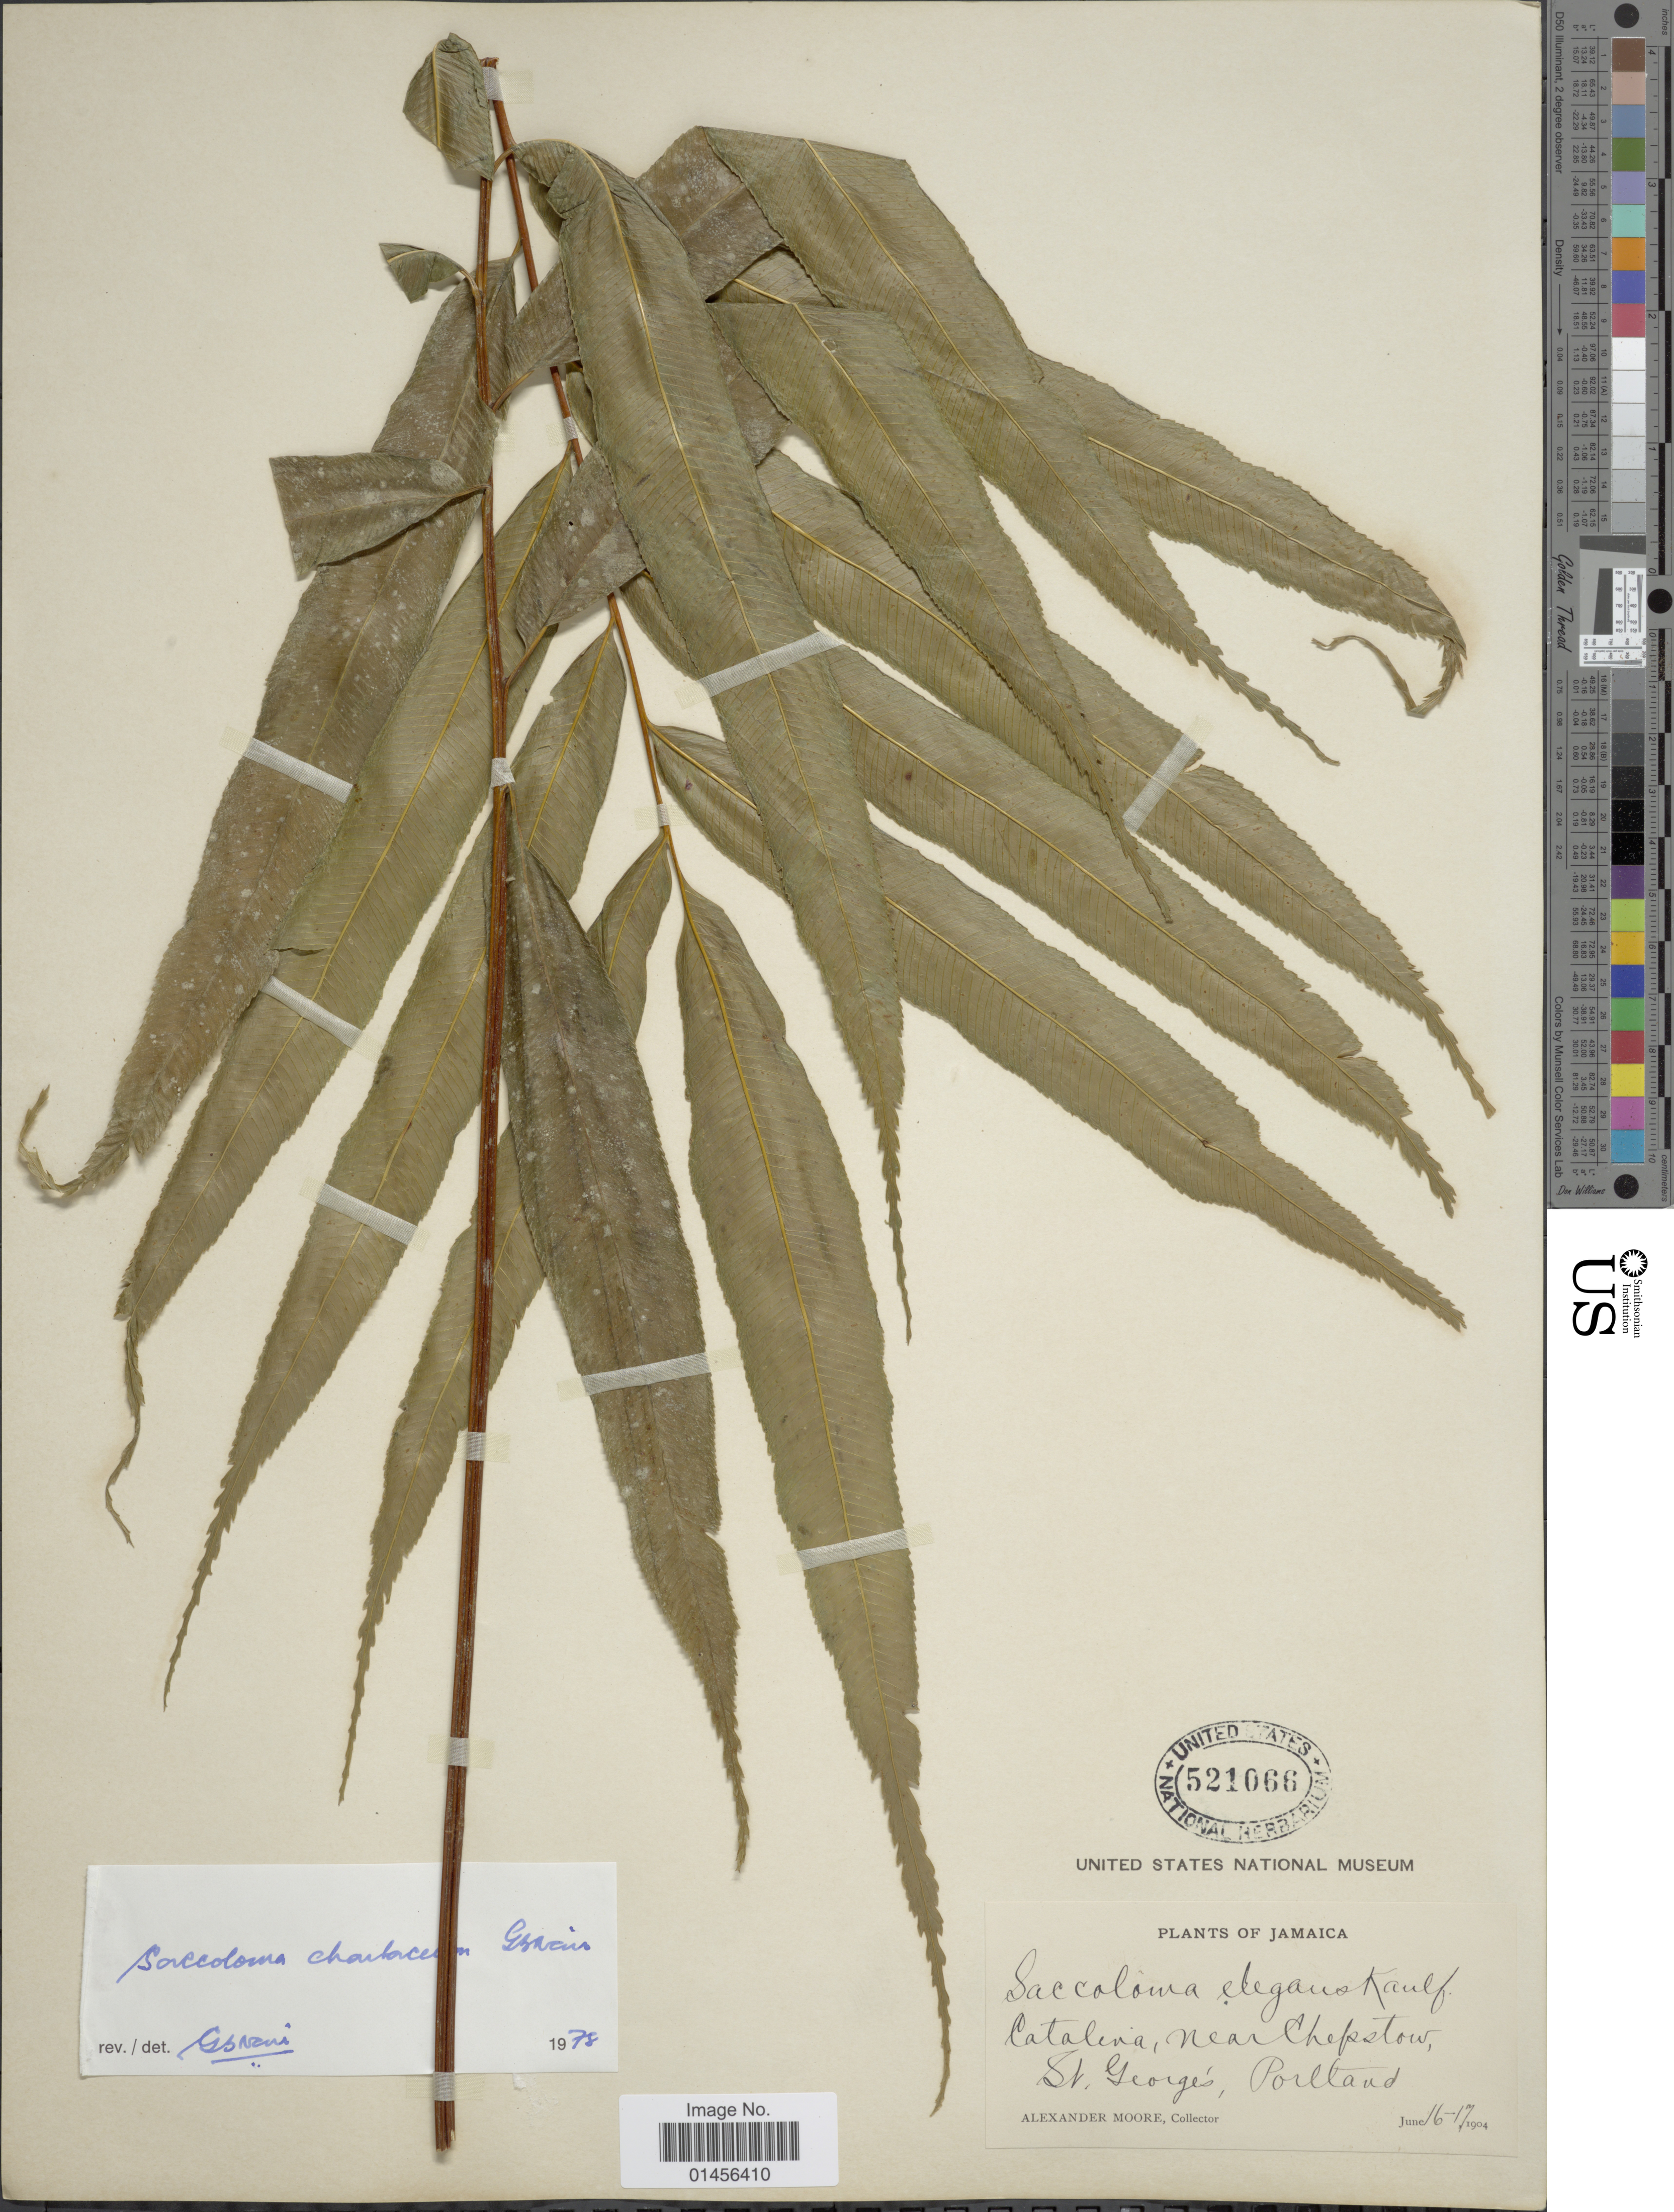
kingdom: Plantae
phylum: Tracheophyta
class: Polypodiopsida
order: Polypodiales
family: Saccolomataceae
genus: Saccoloma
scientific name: Saccoloma elegans subsp. chartaceum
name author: Cremers & K.U. Kramer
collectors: A. Moore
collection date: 1904-06-16/1904-06-17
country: Jamaica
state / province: Portland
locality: Catalina, near Chepstown, St Georges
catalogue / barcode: US 521066